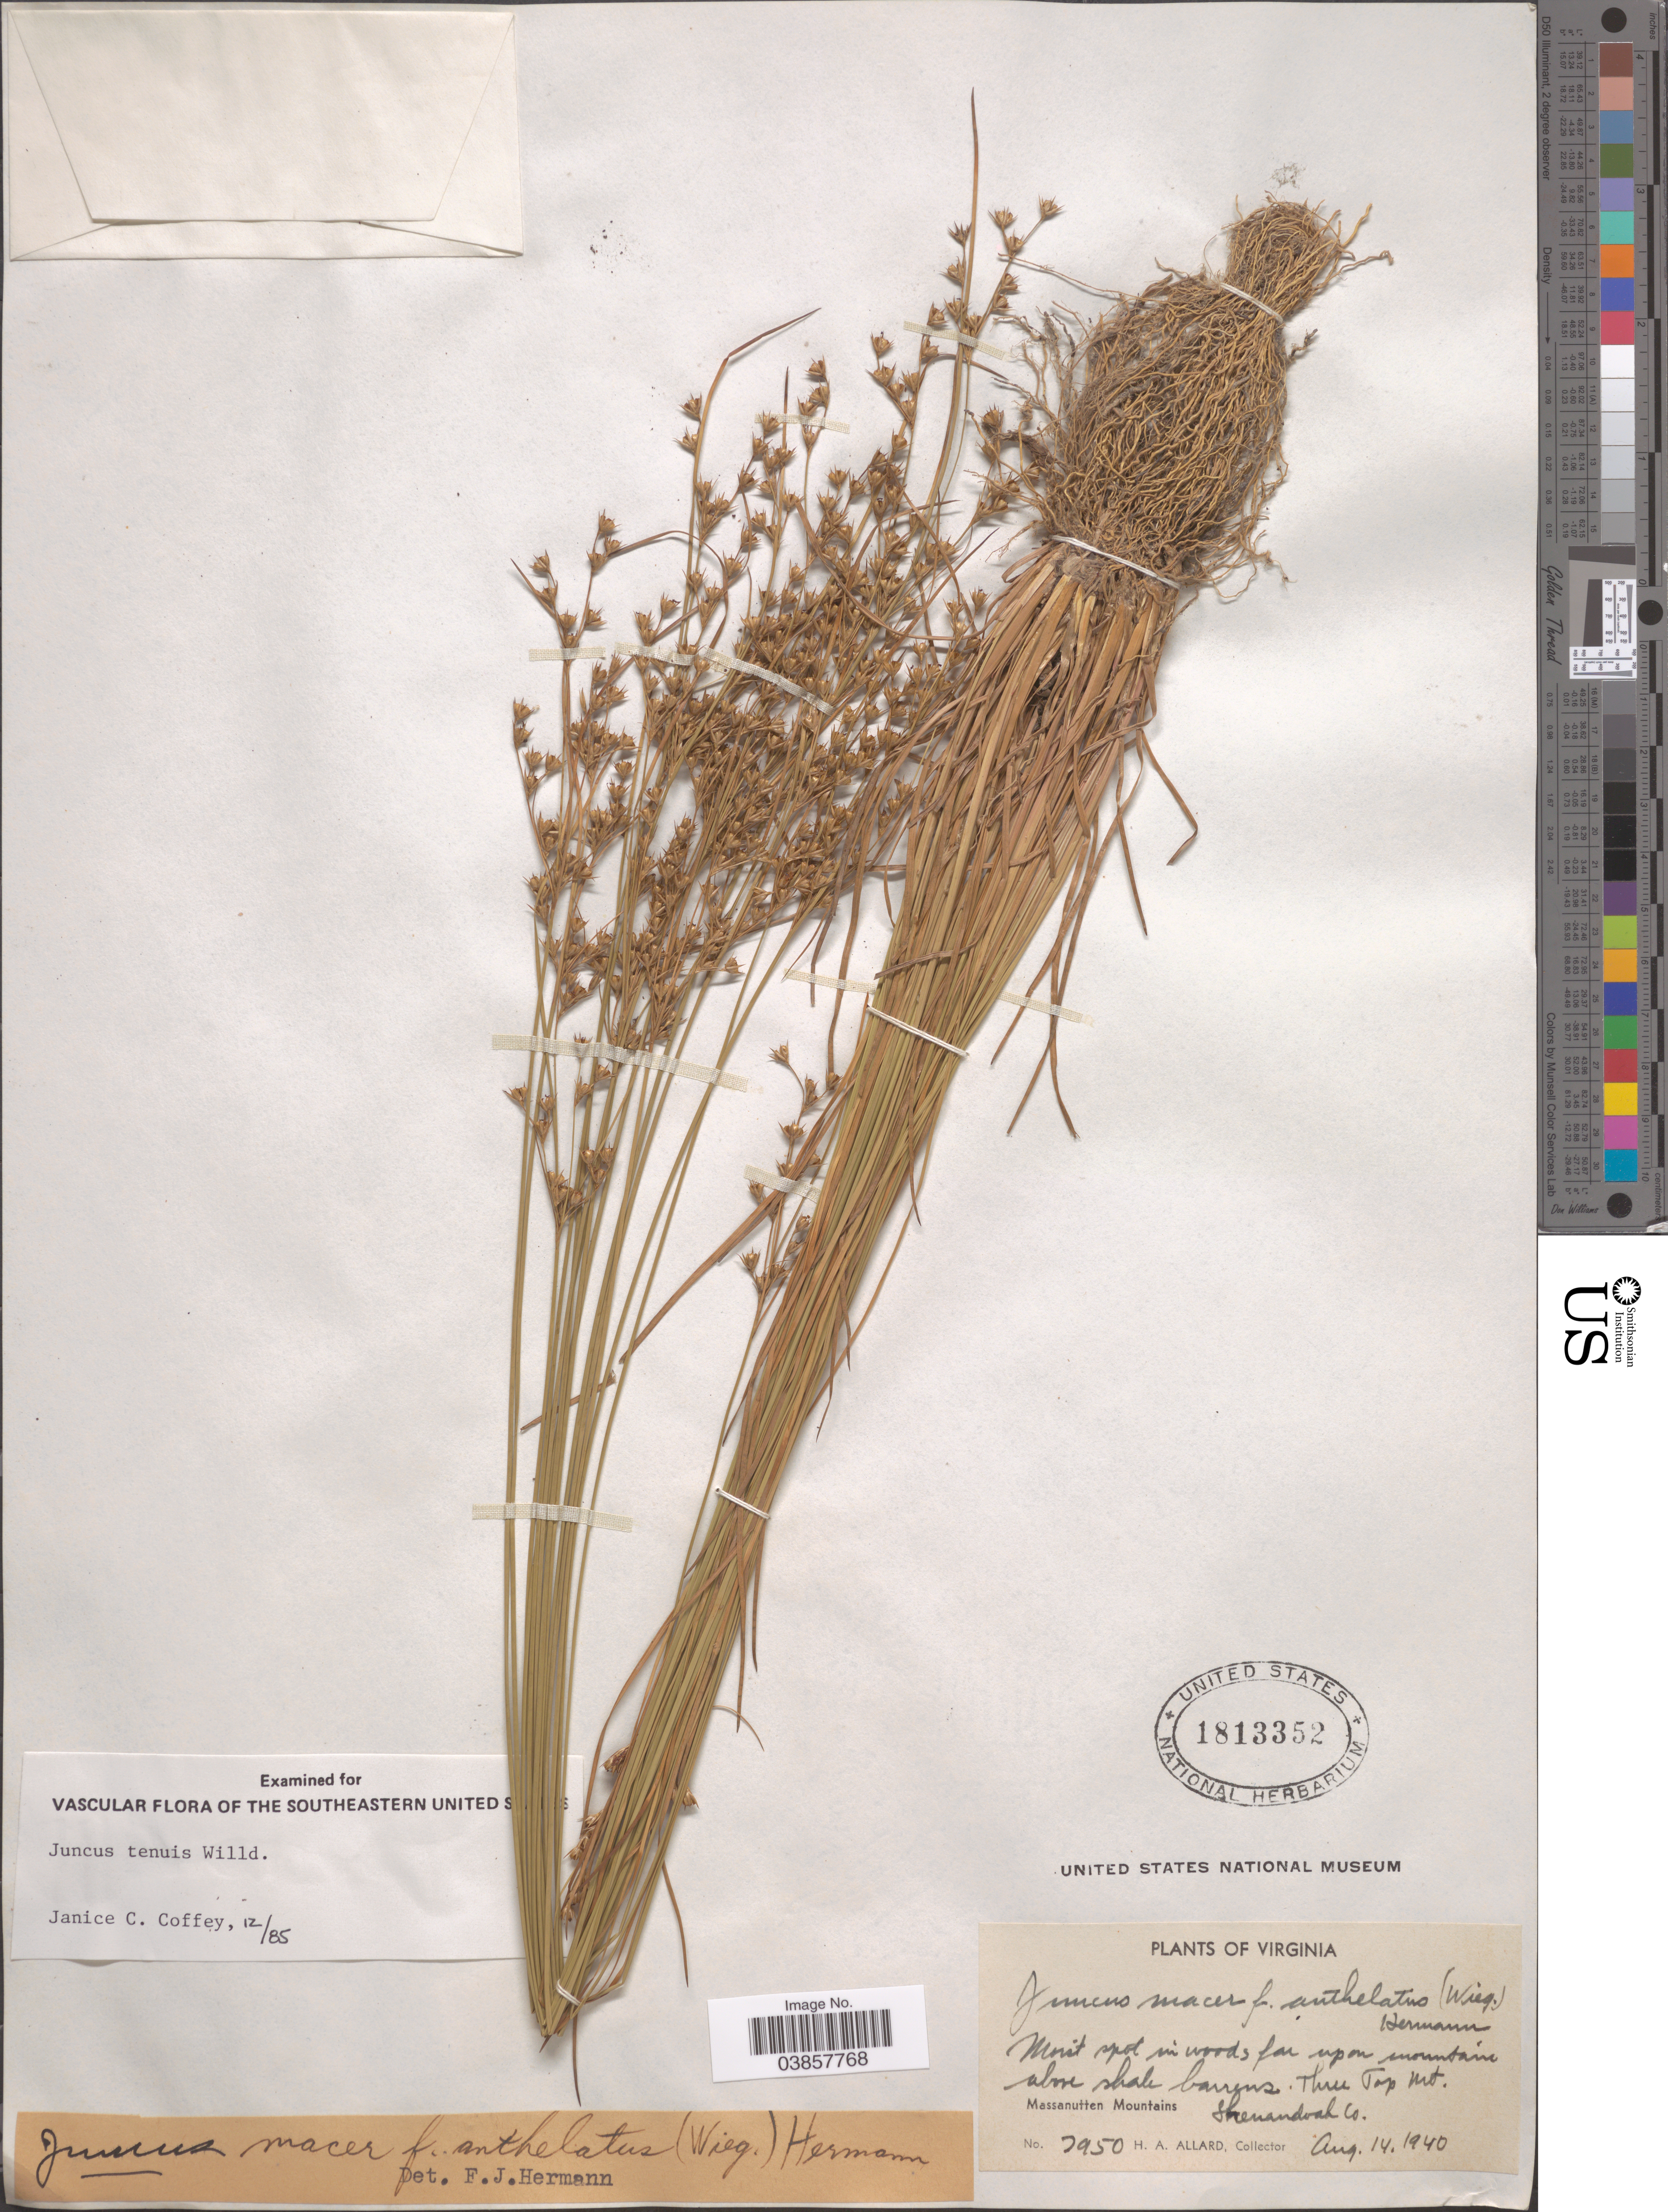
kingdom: Plantae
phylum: Tracheophyta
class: Liliopsida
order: Poales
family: Juncaceae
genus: Juncus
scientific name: Juncus tenuis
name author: Willd.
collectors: H. A. Allard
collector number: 2950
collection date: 1940-08-14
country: United States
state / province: Virginia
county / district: Shenandoah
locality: Moist spot in woods far upon mountains above shale barrens, Three Top Mt. Massanutten Mountains. Shenandoah Co.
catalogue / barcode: US 1813352